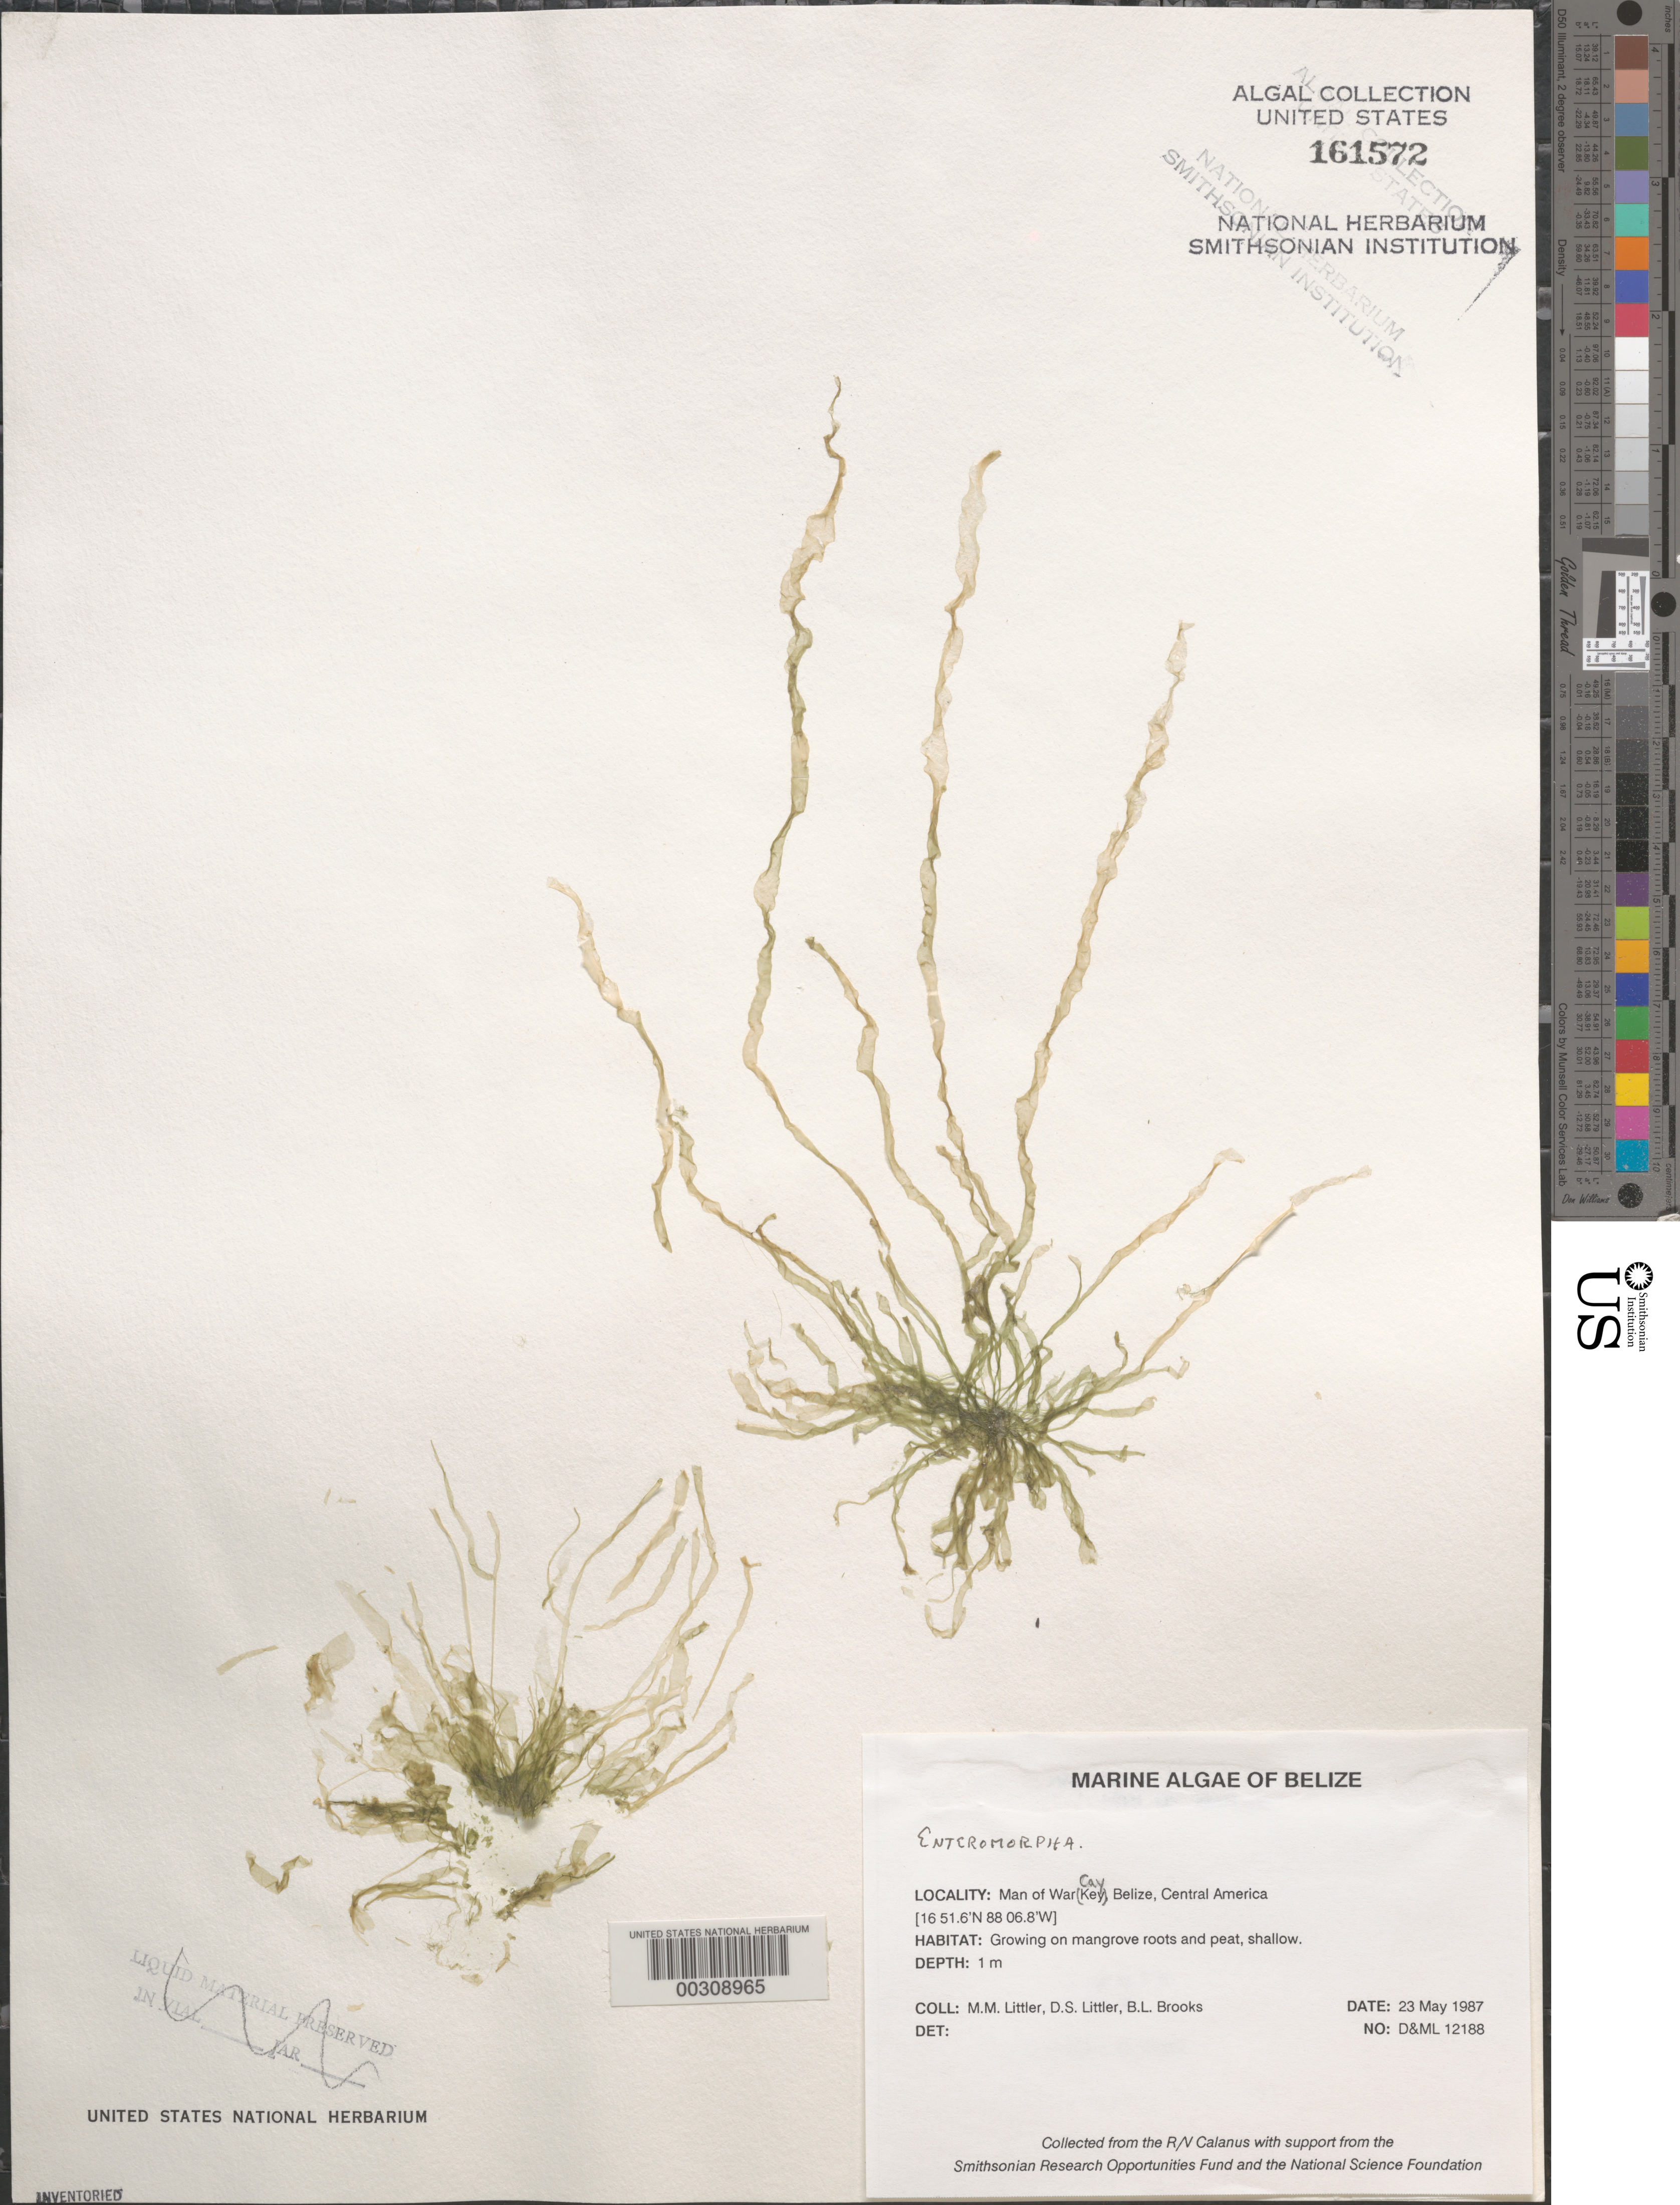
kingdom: Plantae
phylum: Chlorophyta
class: Ulvophyceae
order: Ulvales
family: Ulvaceae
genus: Ulva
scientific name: Ulva sp.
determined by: Algae name updating Project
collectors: M. M. Littler, D. S. Littler & B. Brooks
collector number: D&ML 12188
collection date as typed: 23 May 1987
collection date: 1987-05-23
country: Belize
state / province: Stann Creek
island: Man of War Cay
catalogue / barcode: US 161572